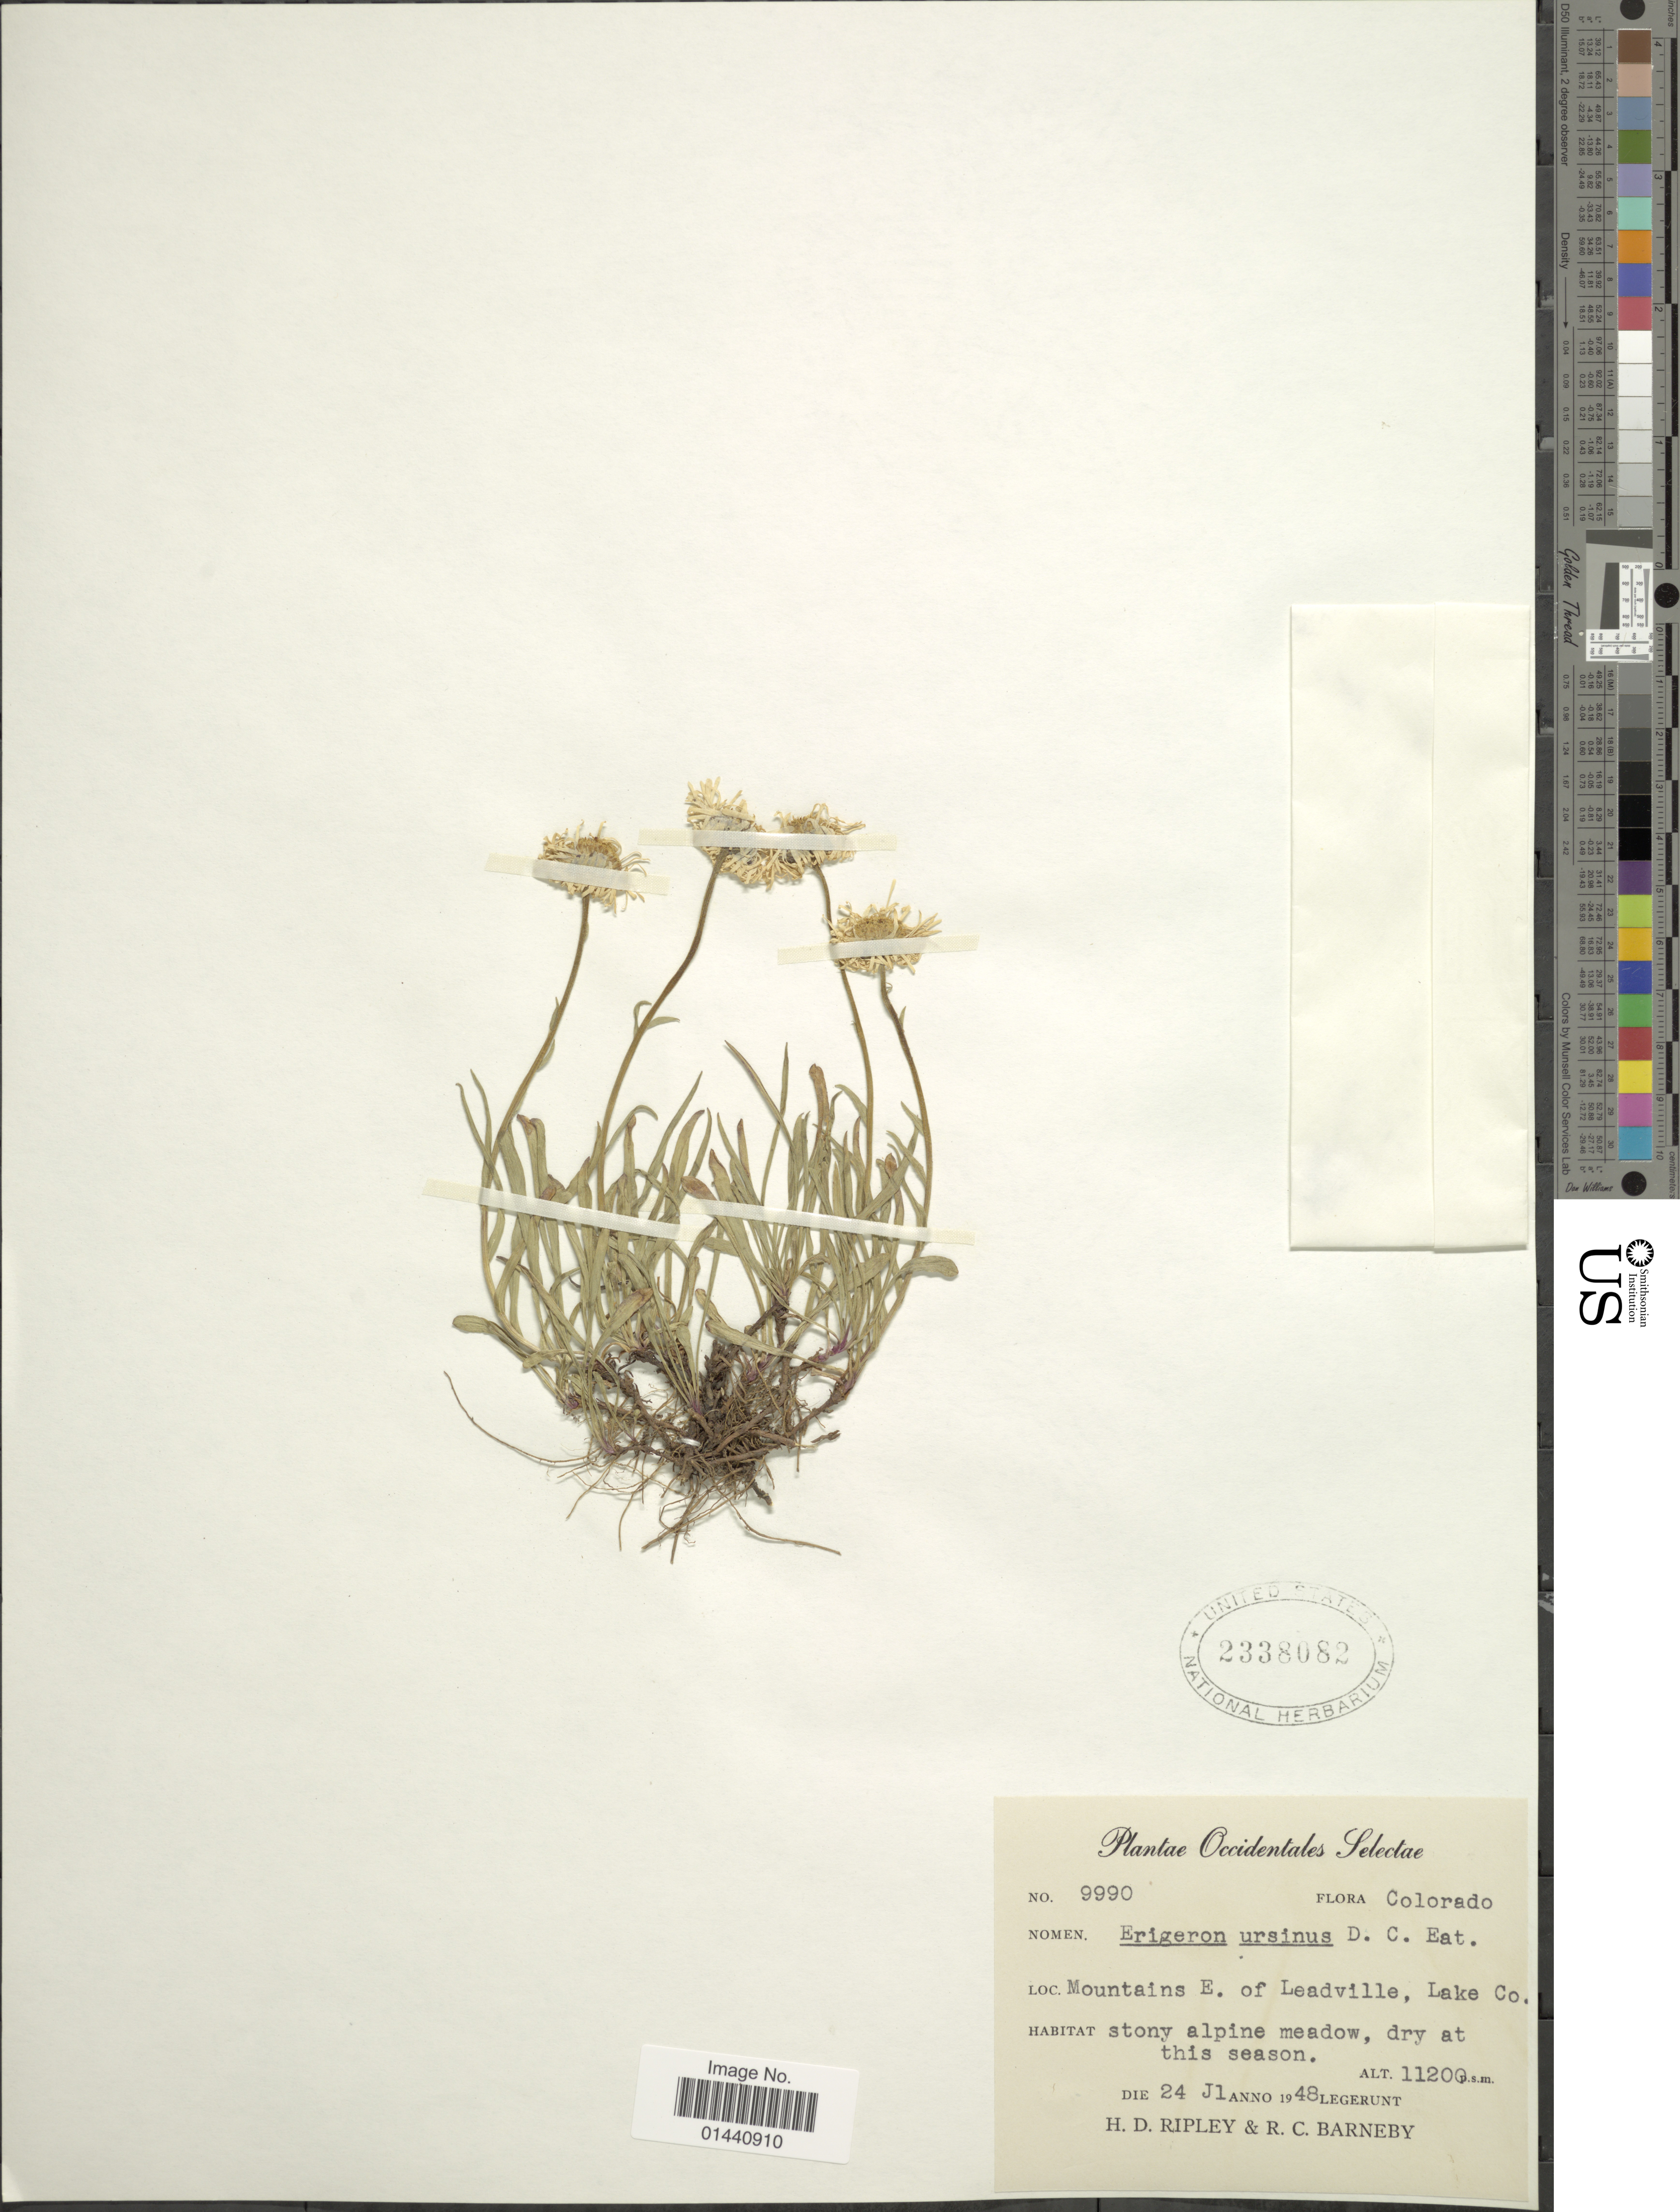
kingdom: Plantae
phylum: Tracheophyta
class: Magnoliopsida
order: Asterales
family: Asteraceae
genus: Erigeron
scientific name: Erigeron ursinus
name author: D.C. Eaton in C. King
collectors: H. Ripley & R. C. Barneby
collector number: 9990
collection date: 1948-01-24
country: United States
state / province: Colorado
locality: Occidentales Selectae. Mountains E. of Leadville, Lake Co.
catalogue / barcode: US 2338082